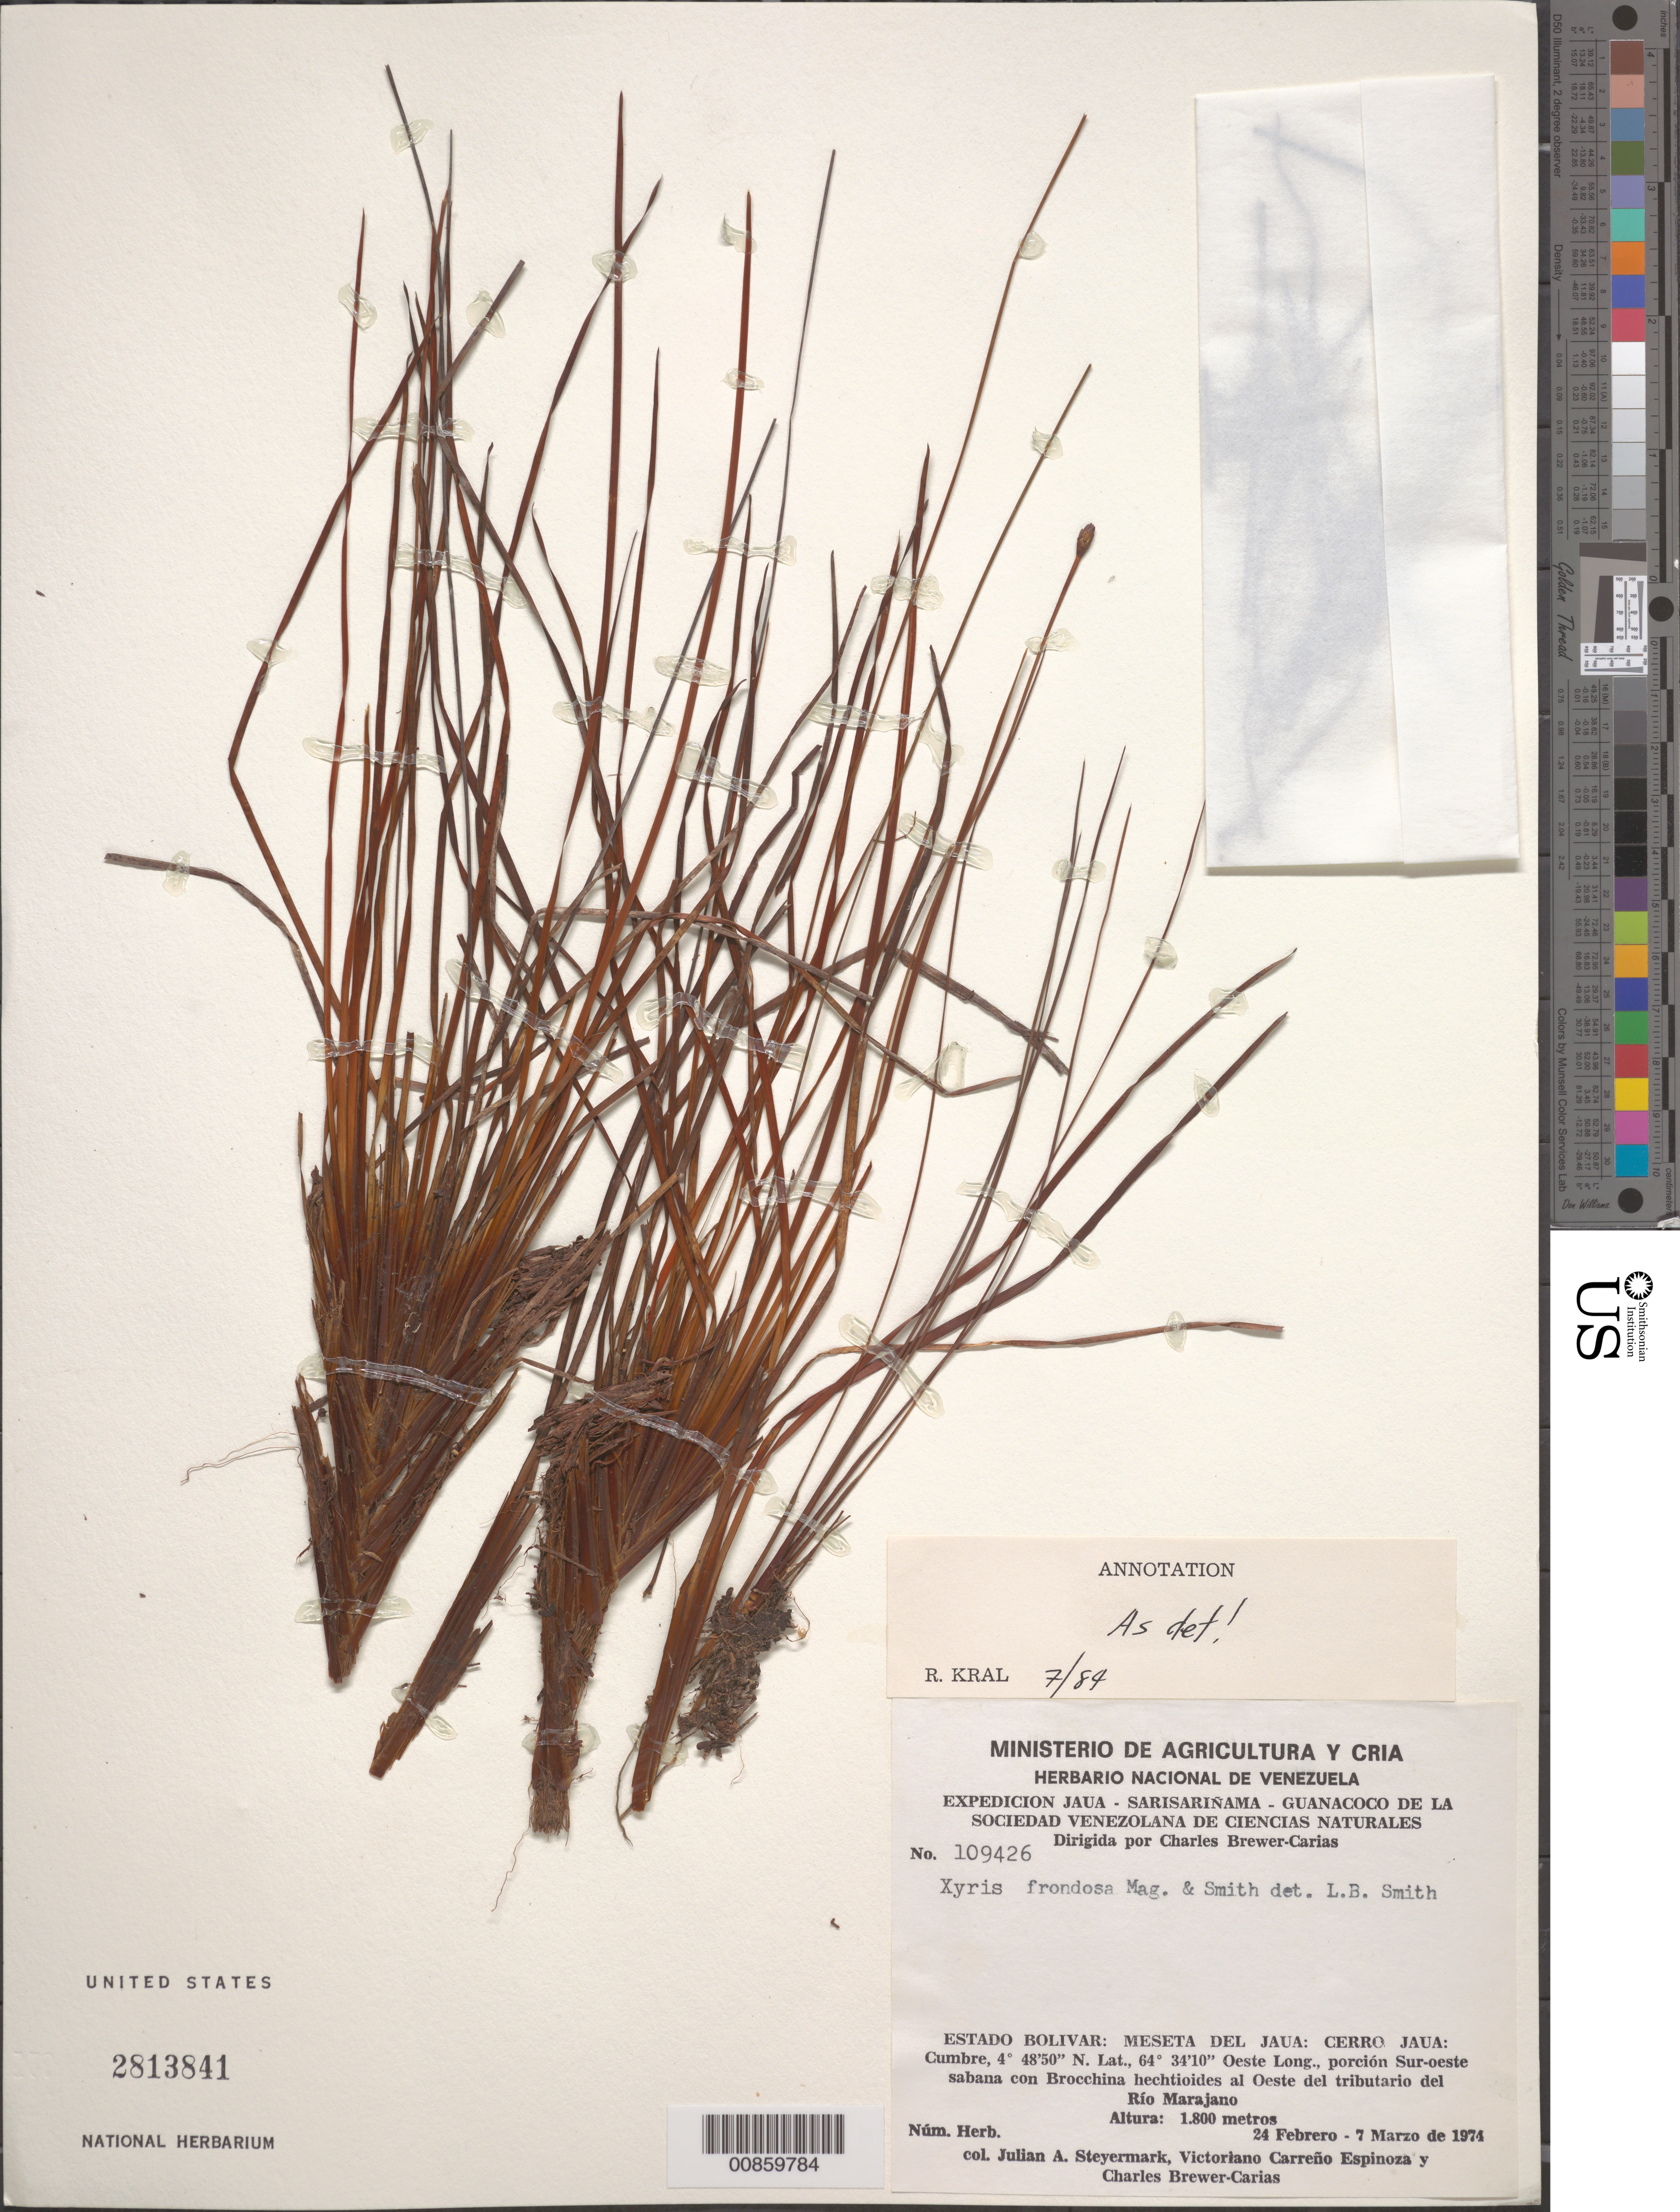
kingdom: Plantae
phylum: Tracheophyta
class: Liliopsida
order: Poales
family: Xyridaceae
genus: Xyris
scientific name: Xyris frondosa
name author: Maguire & L.B. Sm.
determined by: Kral, Robert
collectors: J. Steyermark, V. Carreño E. & C. Brewer-Carias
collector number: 109426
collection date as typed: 24-Feb-74 to 7-Mar-74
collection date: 1974-02-24/1974-03-07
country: Venezuela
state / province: Bolívar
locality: Meseta del Jaua: Cerro Jaua, E del campamento, E del tributarío del Río Marajano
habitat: Sabana con Brocchina hectiodes.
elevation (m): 1800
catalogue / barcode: US 2813841